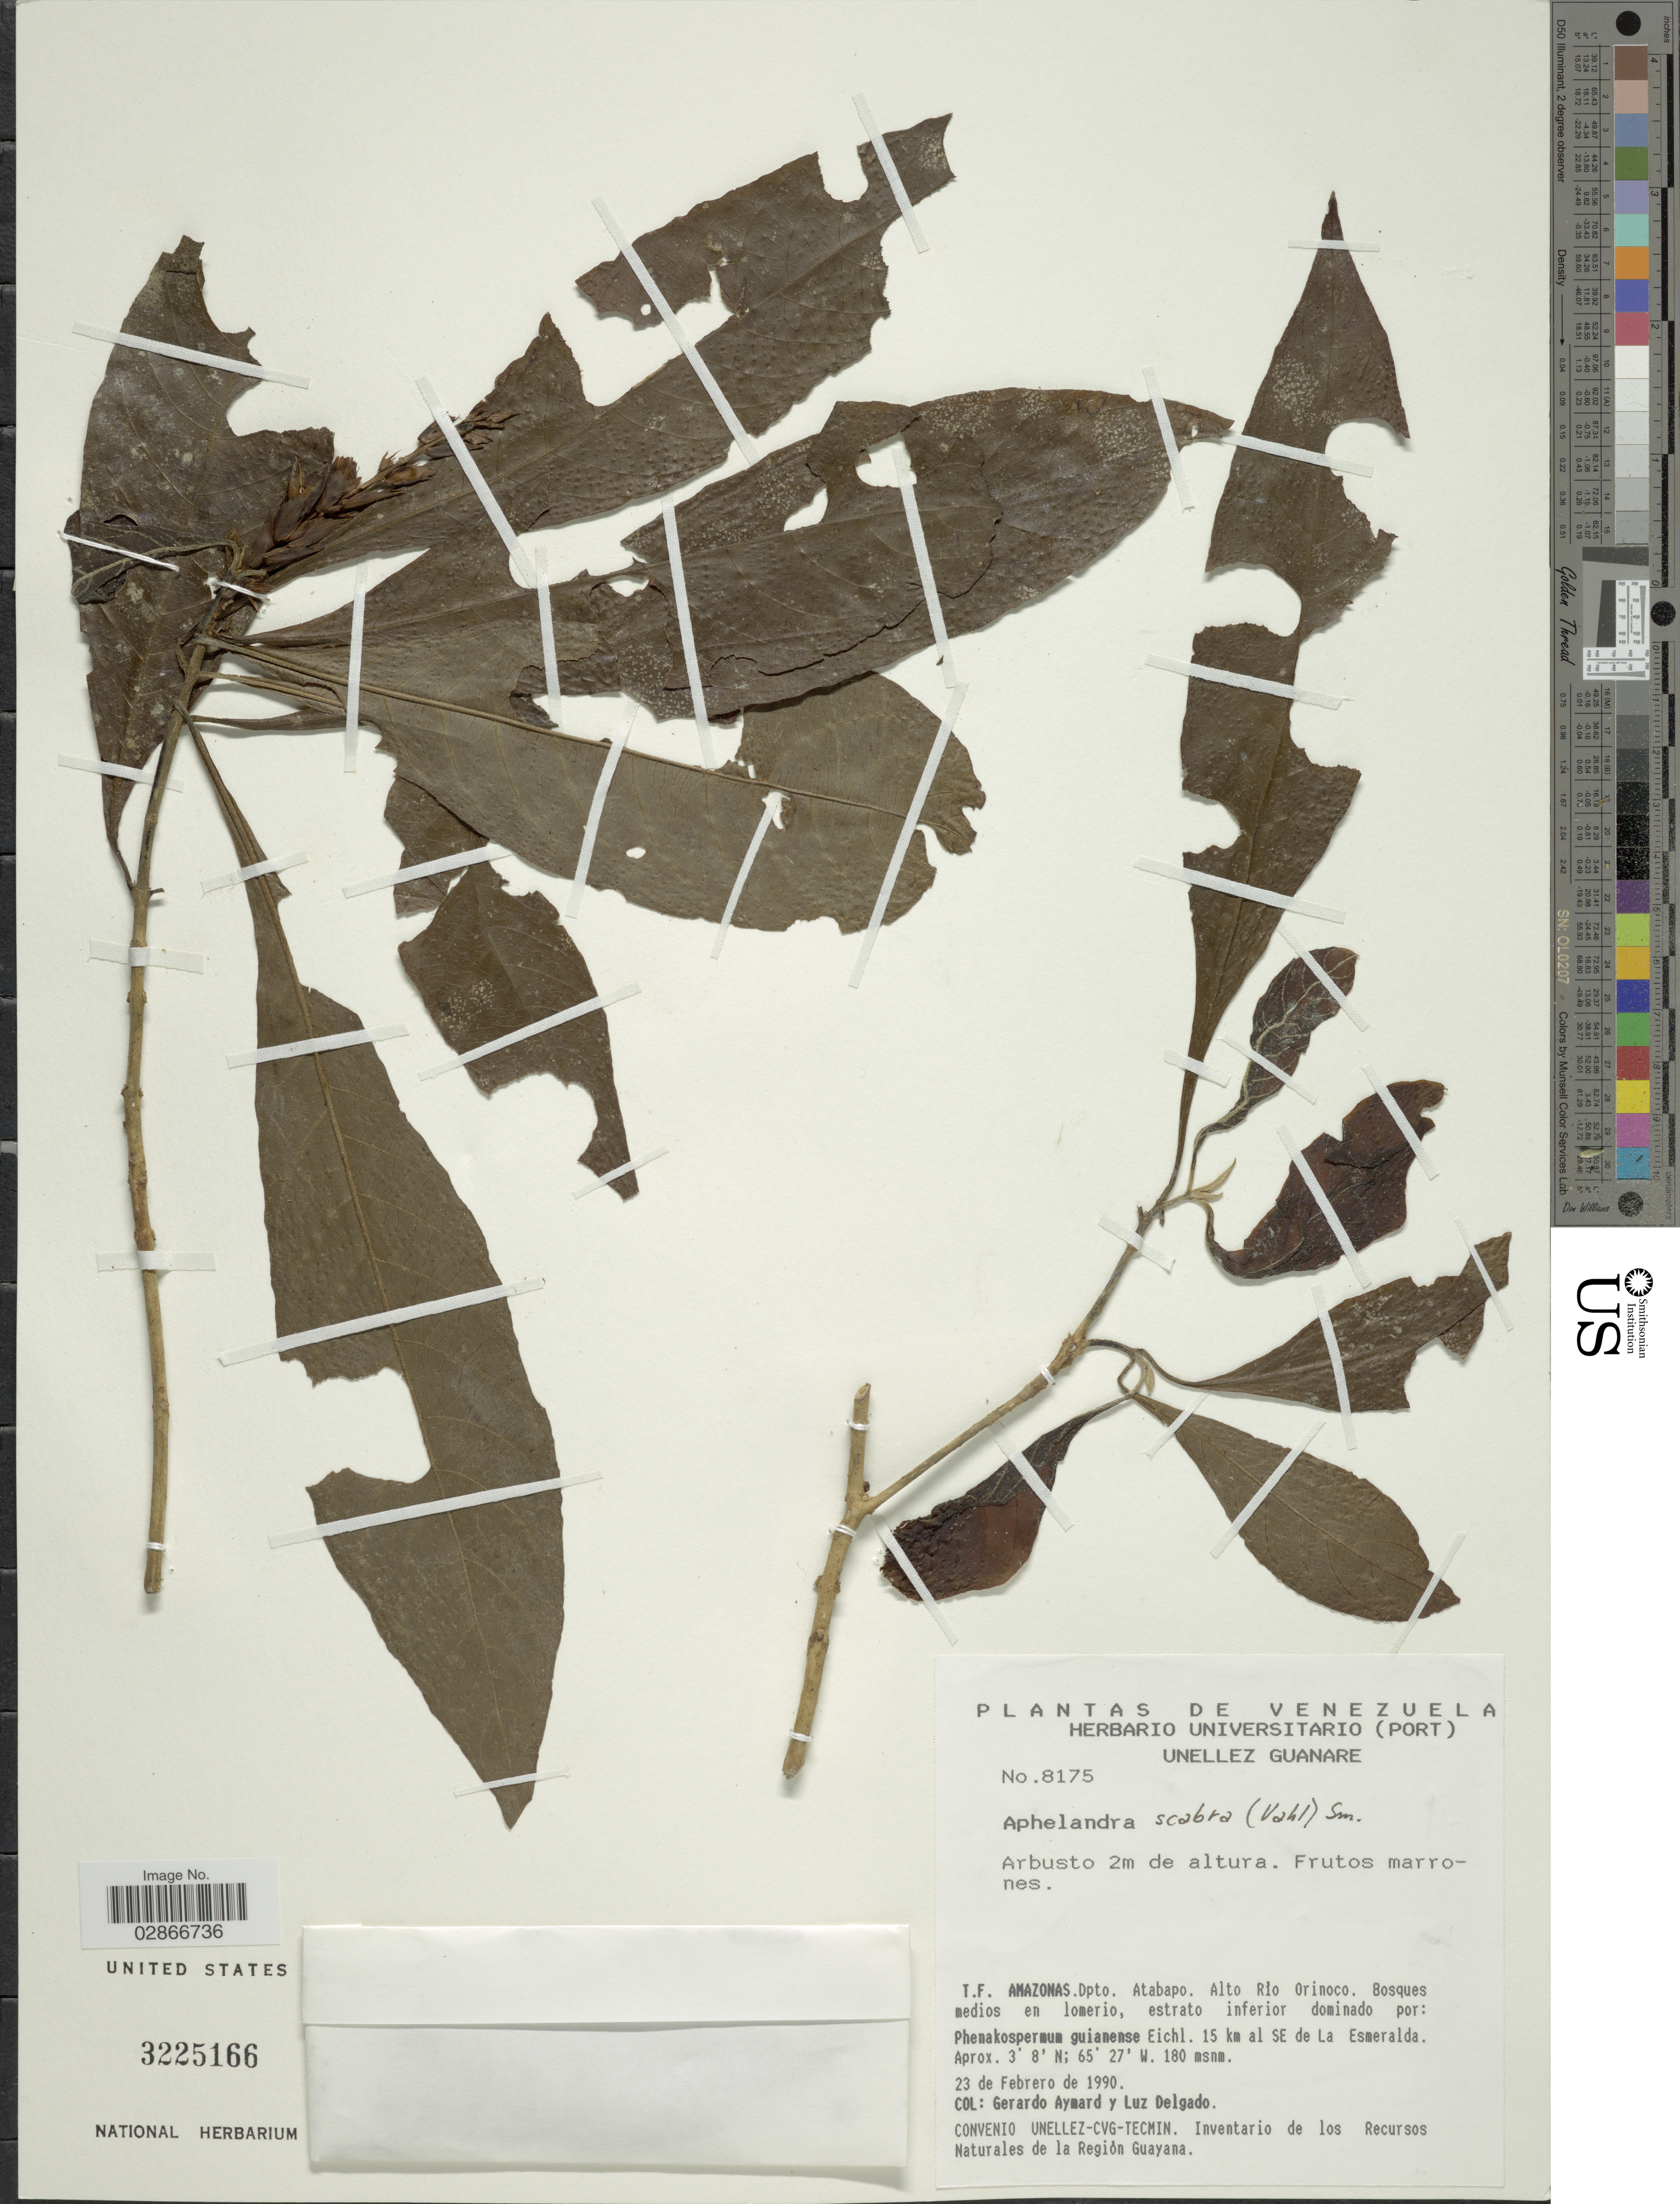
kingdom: Plantae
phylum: Tracheophyta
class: Magnoliopsida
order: Lamiales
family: Acanthaceae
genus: Aphelandra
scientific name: Aphelandra deppeana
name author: Schltdl. & Cham.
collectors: G. A. Aymard & L. Delgado V.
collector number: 8175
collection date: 1990-02-23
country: Venezuela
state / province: Amazonas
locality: T.F. Amazonas. Dpto. Atabapo. Alto Río Orinoco. 15 km al SE de la Esmeralda.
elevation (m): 180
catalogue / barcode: US 3225166